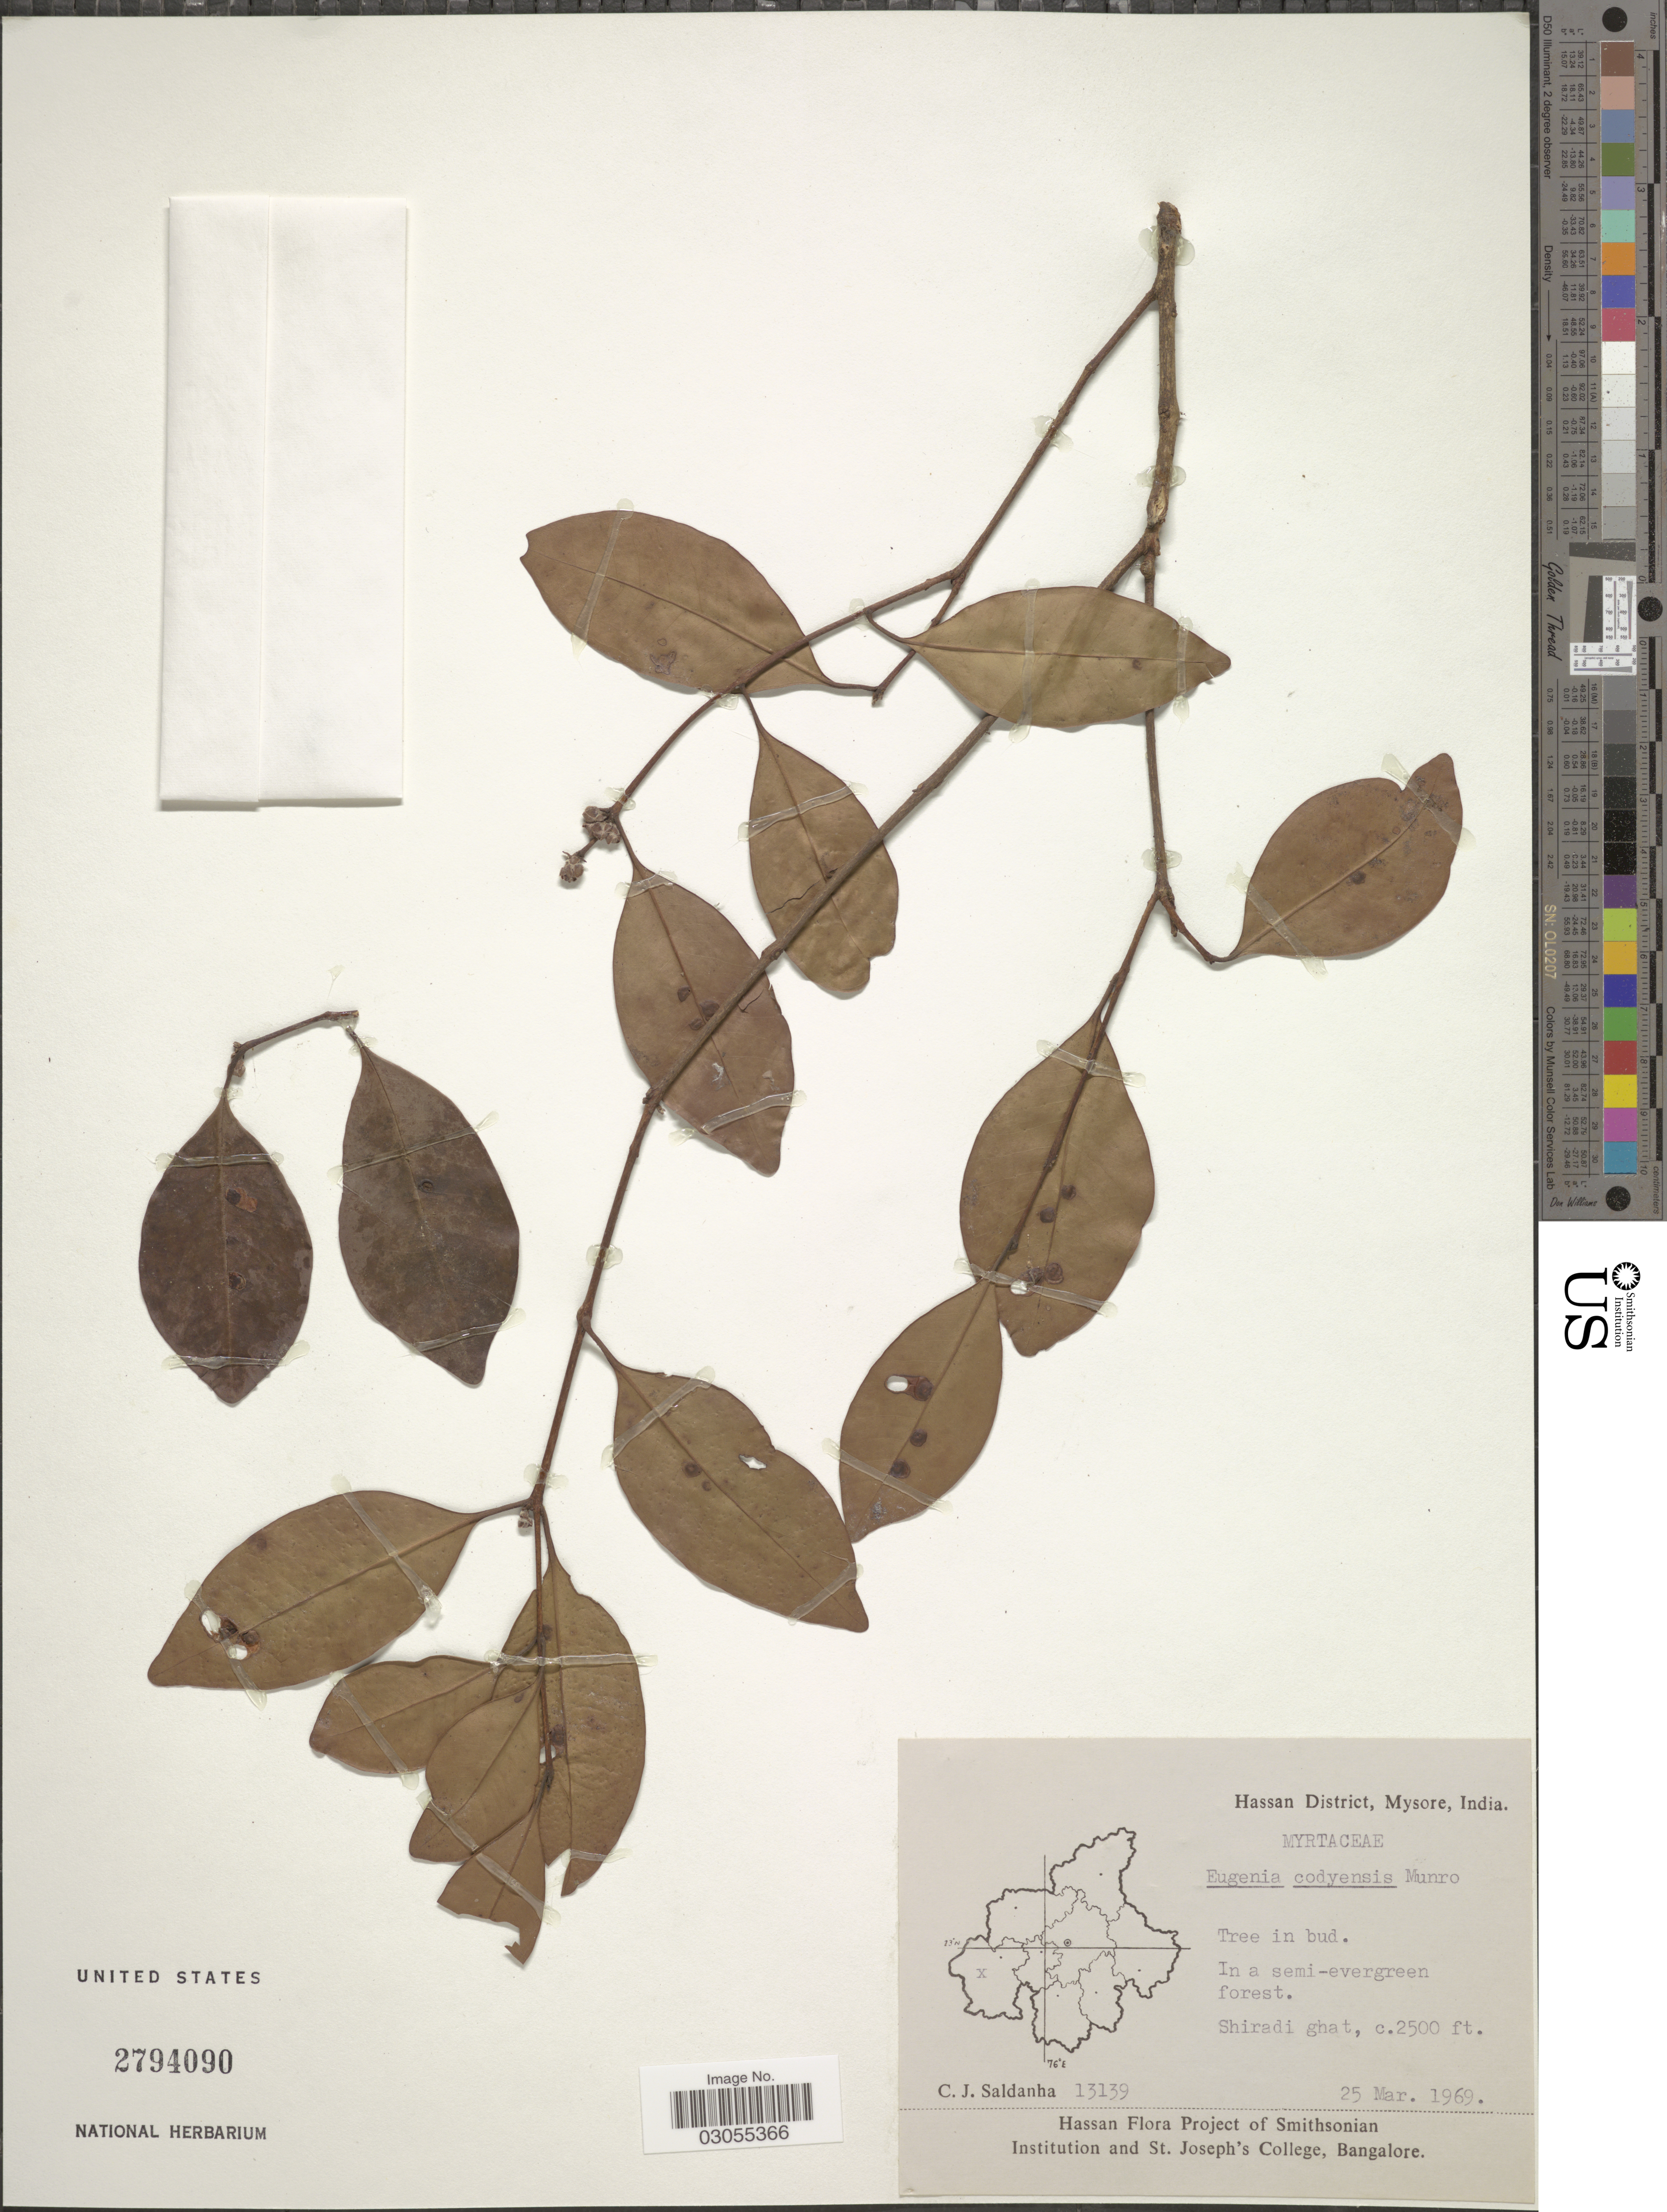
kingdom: Plantae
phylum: Tracheophyta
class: Magnoliopsida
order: Myrtales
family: Myrtaceae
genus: Eugenia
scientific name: Eugenia codyensis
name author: Munro ex Wight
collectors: C. J. Saldanha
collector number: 13139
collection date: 1969-03-25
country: India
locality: Hassan District, Mysore. In a semi-evergreen forest. Shiradi ghat.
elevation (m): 762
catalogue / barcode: US 2794090